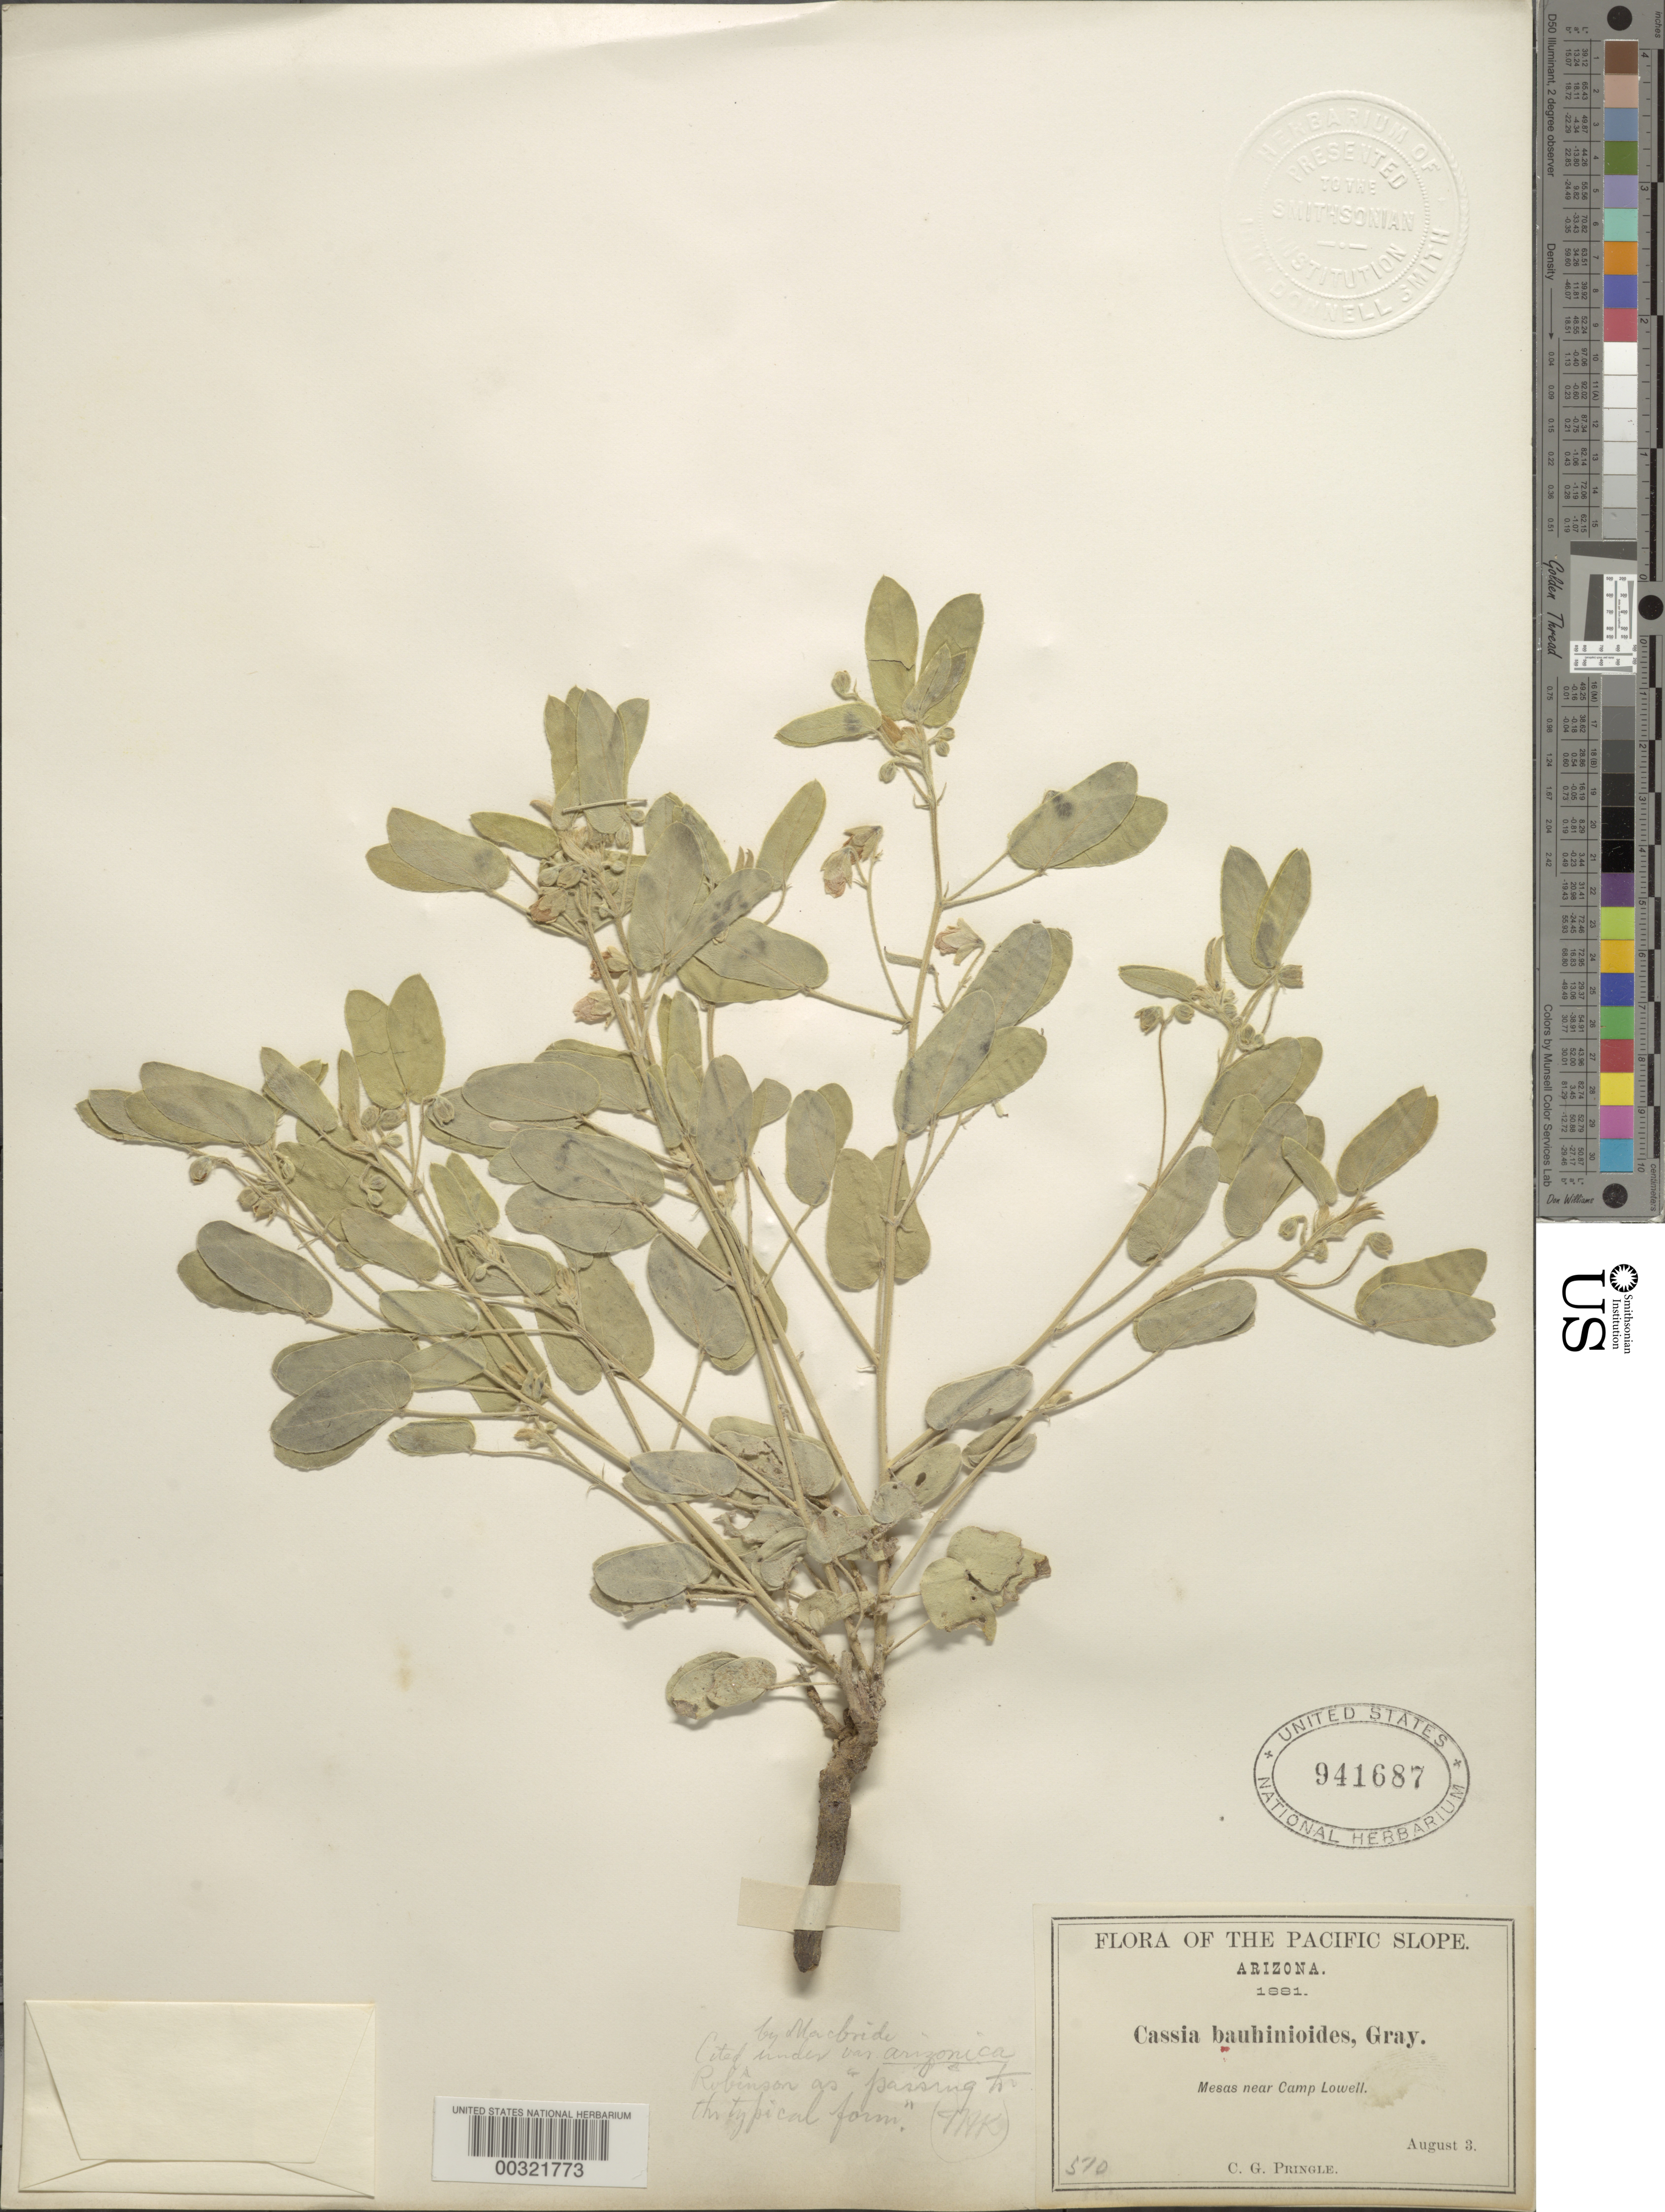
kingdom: Plantae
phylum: Tracheophyta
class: Magnoliopsida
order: Fabales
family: Fabaceae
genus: Senna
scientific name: Senna bauhinioides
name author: (A. Gray) H.S. Irwin & Barneby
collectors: C. G. Pringle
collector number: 570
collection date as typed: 03 Aug 1891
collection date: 1891-08-03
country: United States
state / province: Arizona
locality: Near camp lowell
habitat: Mesa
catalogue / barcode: US 941687